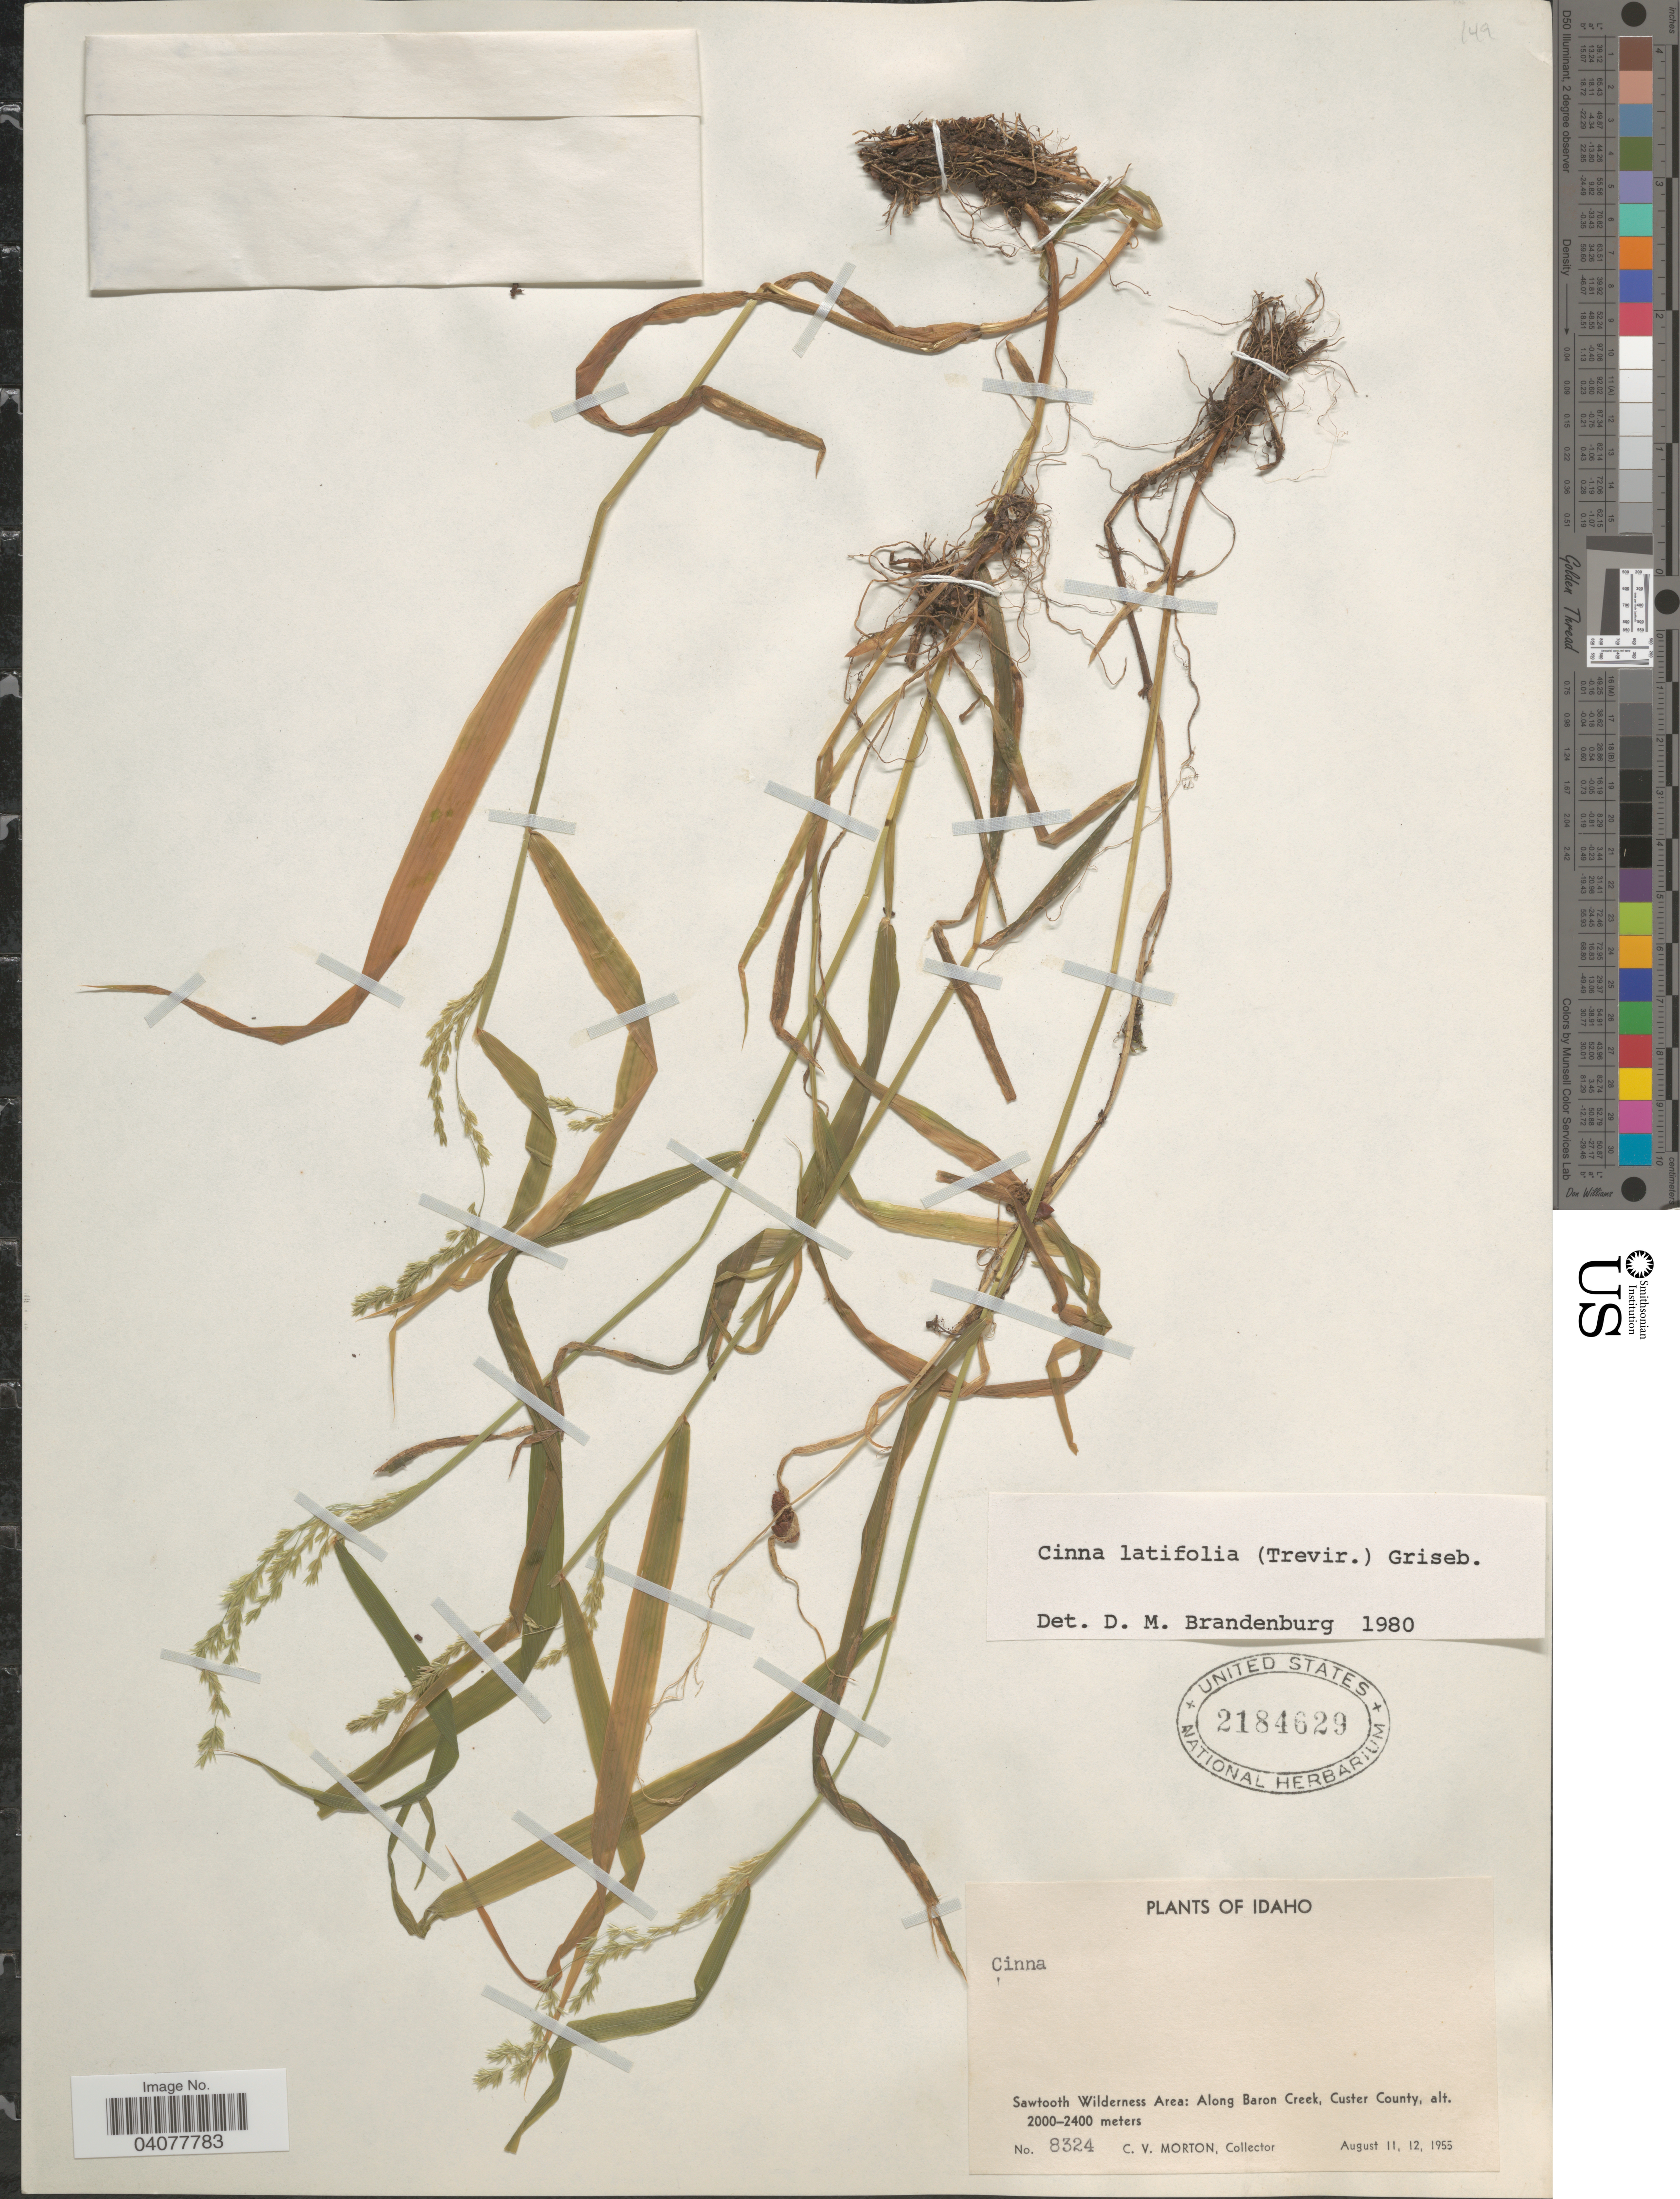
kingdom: Plantae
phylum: Tracheophyta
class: Liliopsida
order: Poales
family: Poaceae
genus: Cinna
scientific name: Cinna latifolia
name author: (Trevir. ex Goeppert) Griseb.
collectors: C. V. Morton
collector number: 8324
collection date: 1955-08-11/1955-08-12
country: United States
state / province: Idaho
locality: Sawtooth Wilderness Area: Along Baron Creek, Custer County.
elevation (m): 2000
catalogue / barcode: US 2184629